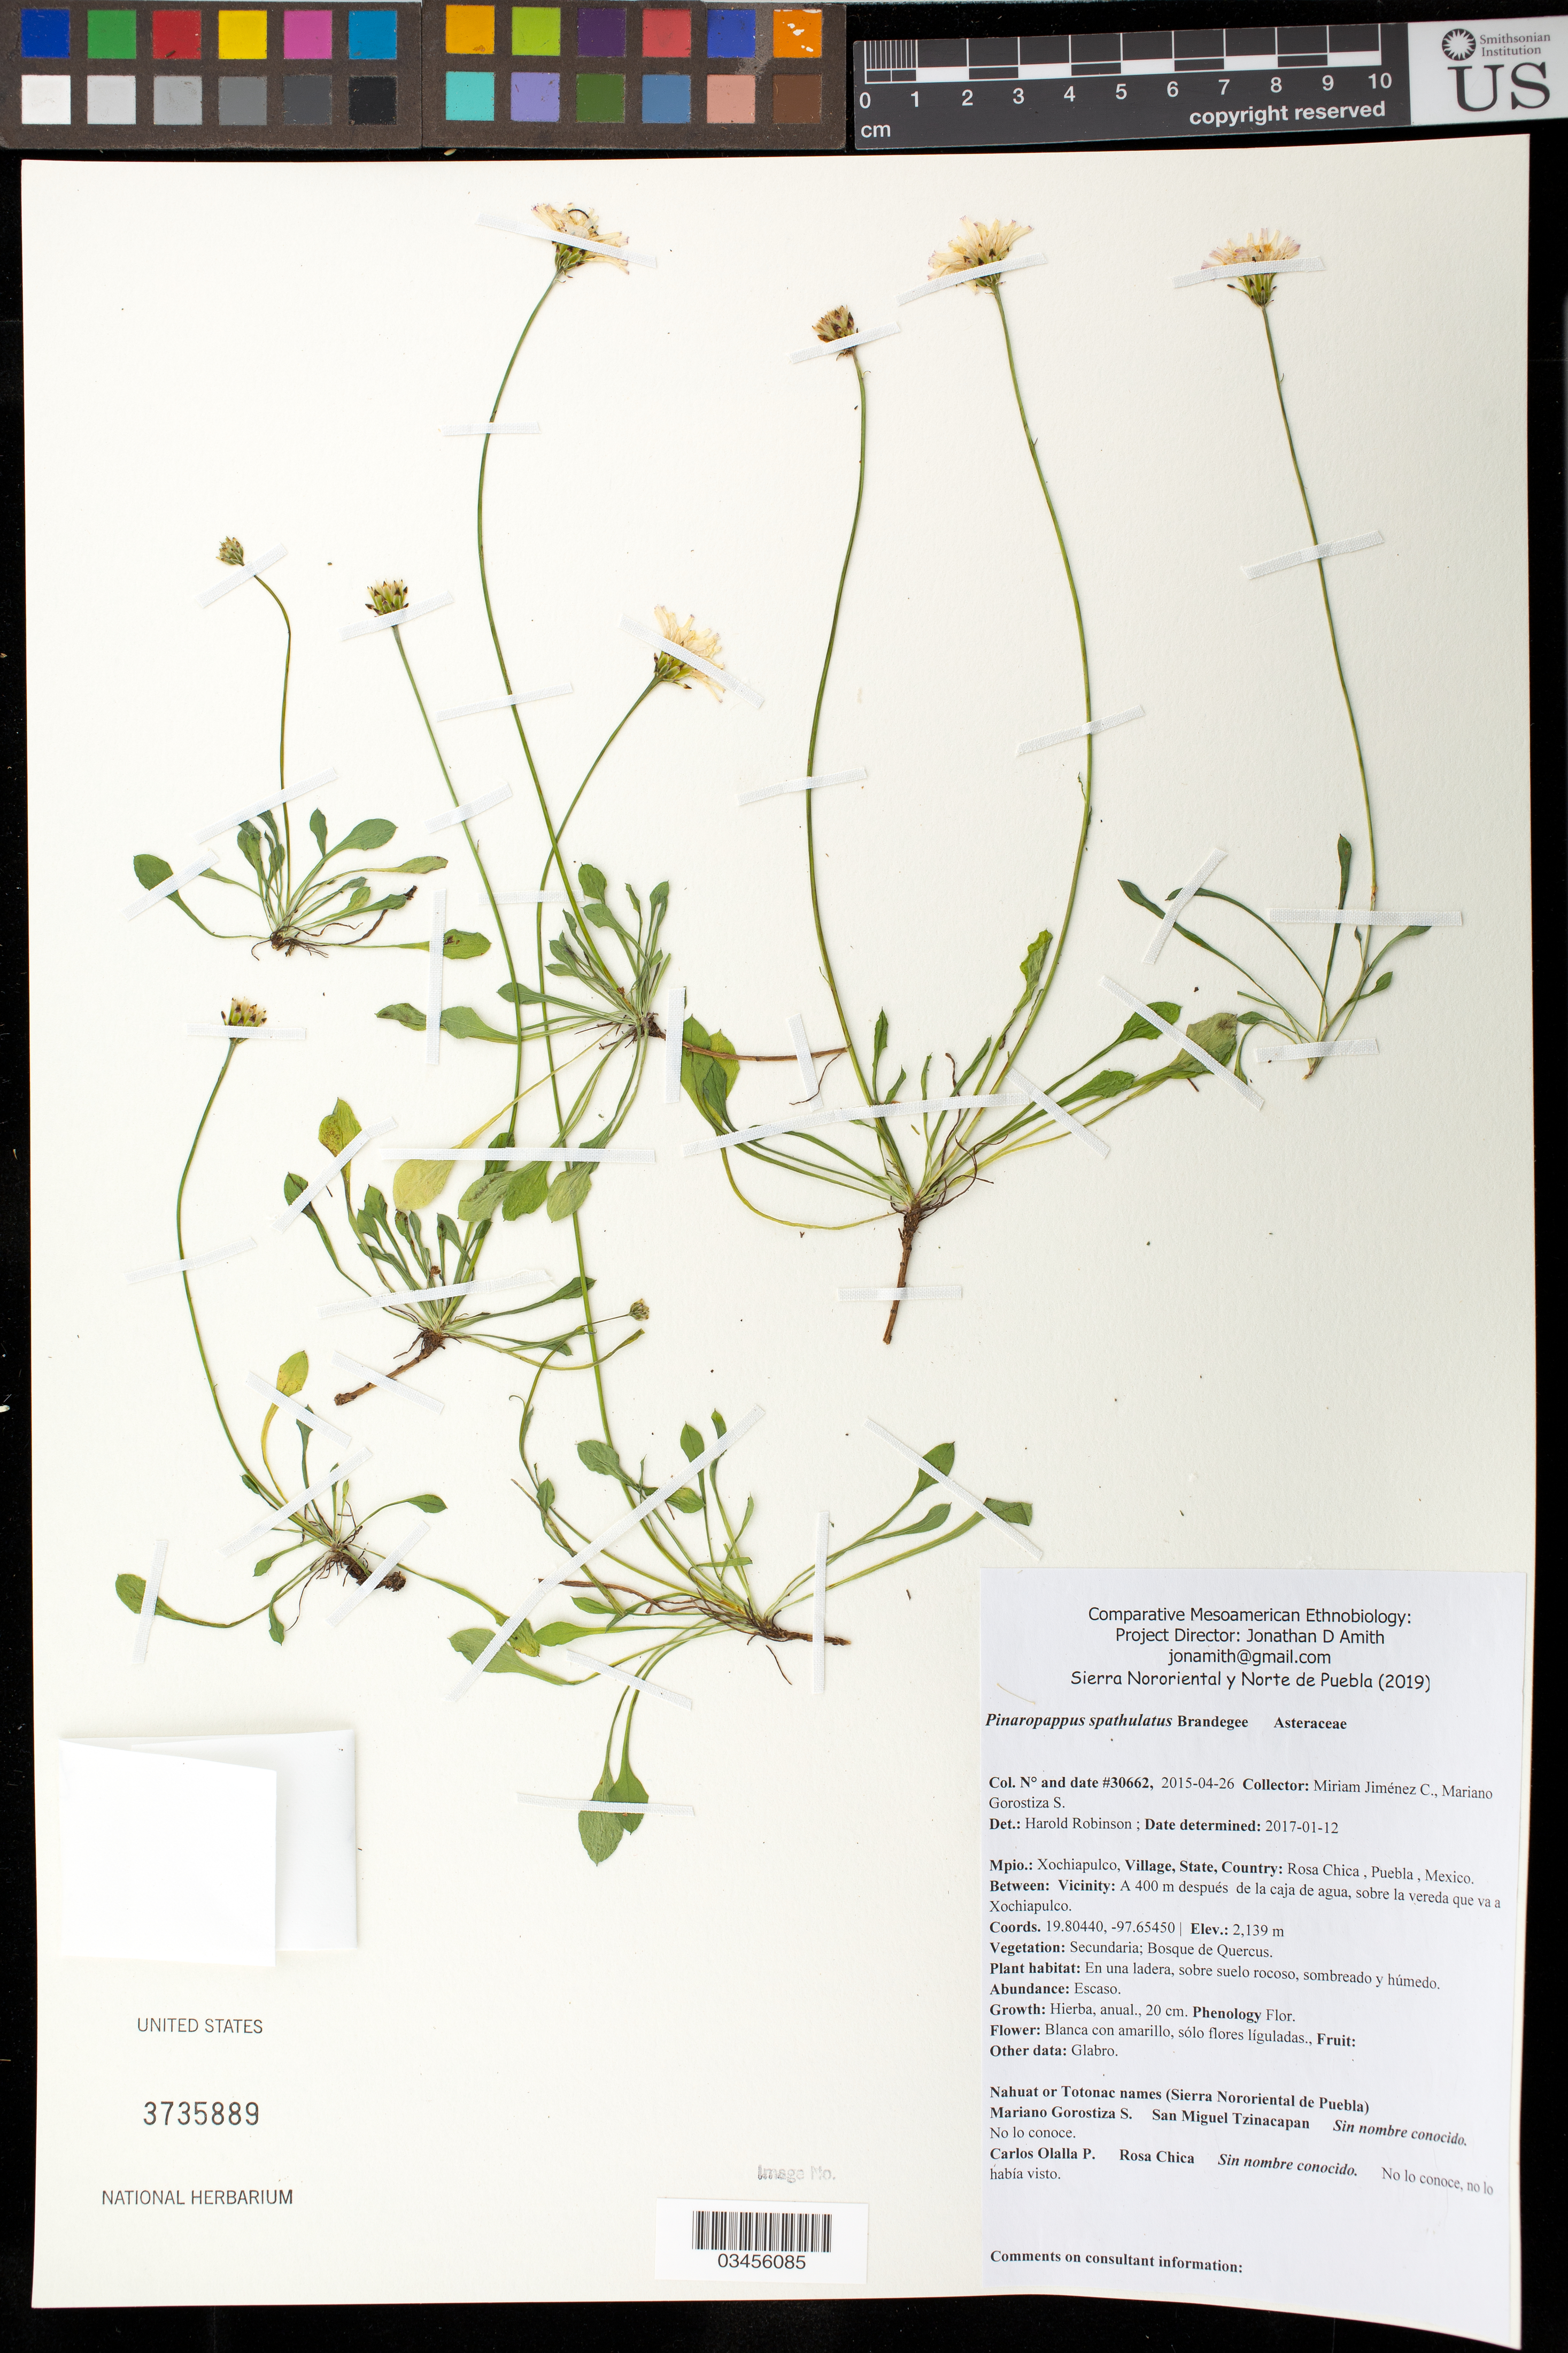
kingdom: Plantae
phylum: Tracheophyta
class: Magnoliopsida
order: Asterales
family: Asteraceae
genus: Pinaropappus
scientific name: Pinaropappus spathulatus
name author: Brandegee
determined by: Robinson, Harold E., (US)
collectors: M. Jiménez Chimil & M. Gorostiza S.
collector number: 30662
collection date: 2015-04-26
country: México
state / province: Puebla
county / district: Xochiapulco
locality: PUEBLO: Rosa Chica; LOCALIDAD EXACTA: A 400 m después de la caja de agua, sobre la vereda que va a Xochiapulco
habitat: Bosque de Quercus | En una ladera, sobre suelo rocoso, sombreado y húmedo.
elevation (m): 2139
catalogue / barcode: US 3735889